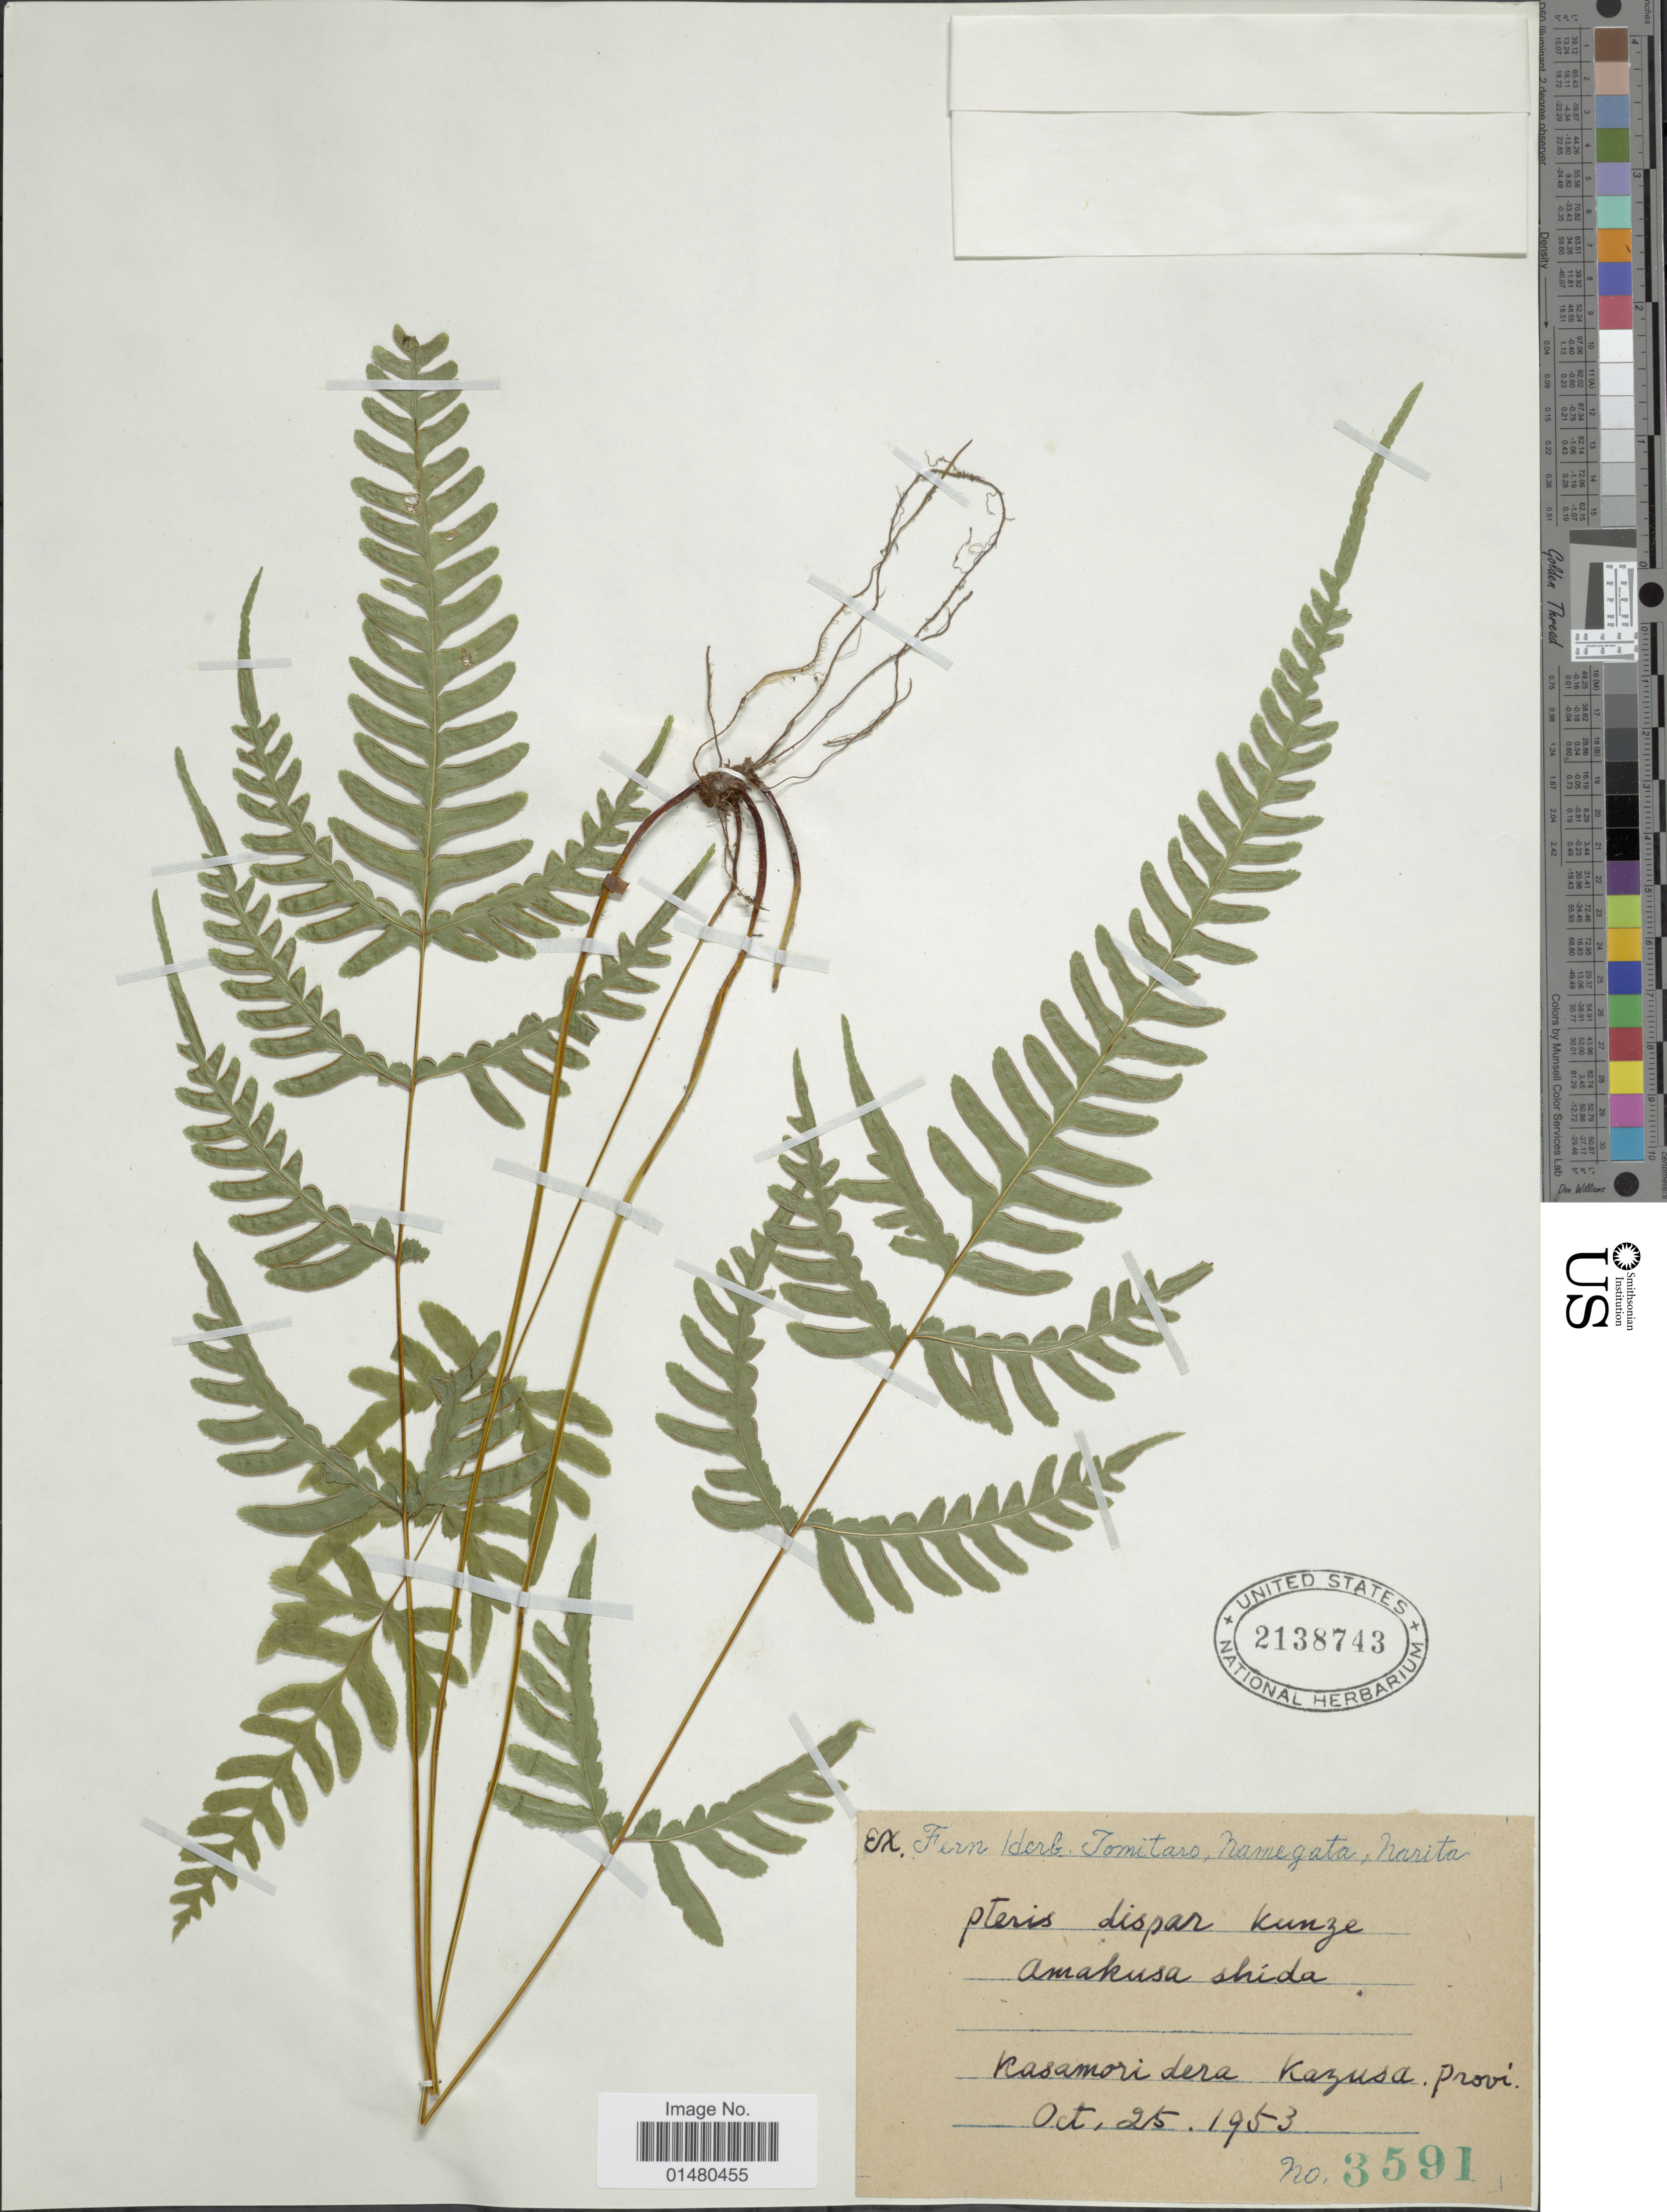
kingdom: Plantae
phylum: Tracheophyta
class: Polypodiopsida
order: Polypodiales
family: Pteridaceae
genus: Pteris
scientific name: Pteris dispar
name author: Kunze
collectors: ex herb. Tomitaro Namegata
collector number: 3591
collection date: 1953-10-25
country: Japan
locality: Kasamori dera, Kazusa prov.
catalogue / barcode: US 2138743